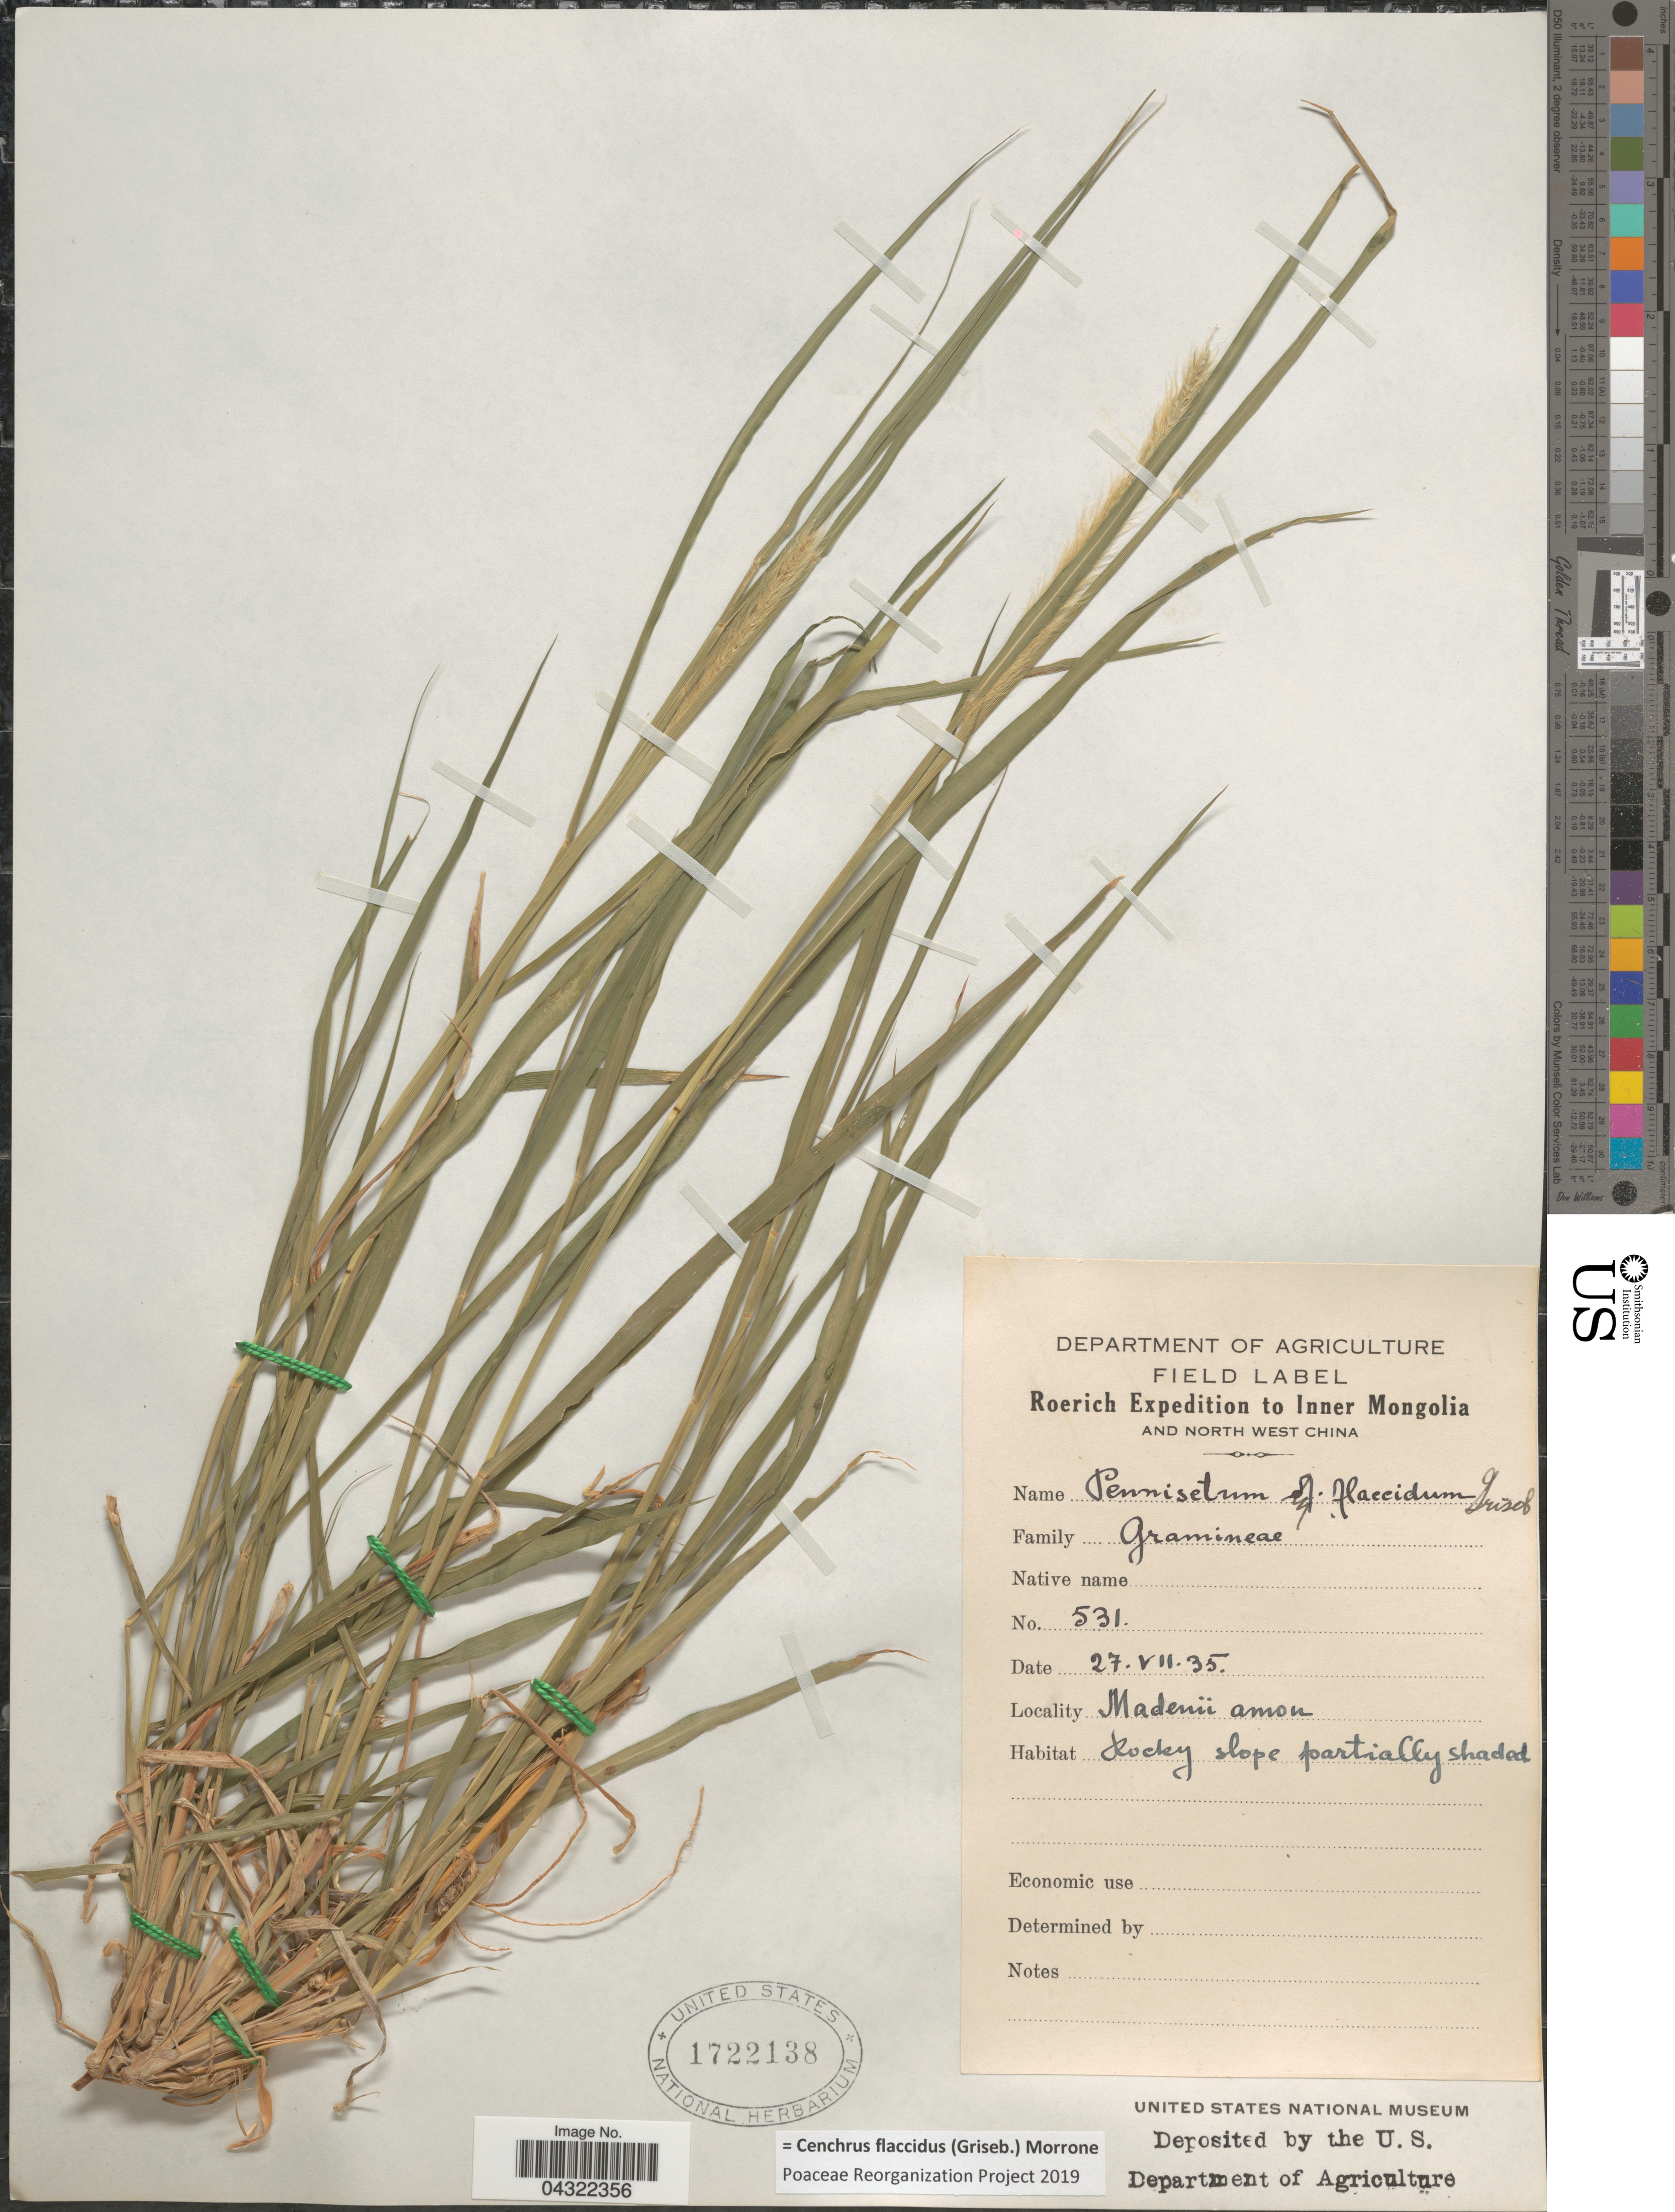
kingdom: Plantae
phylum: Tracheophyta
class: Liliopsida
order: Poales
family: Poaceae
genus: Cenchrus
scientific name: Cenchrus flaccidus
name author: (Griseb.) Morrone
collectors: Roerich Expedition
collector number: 531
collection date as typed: Transcribed d/m/y: 27/7/35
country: China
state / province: Nei Monggol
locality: Inner Mongolia and North West China. Madenii amon.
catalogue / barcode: US 1722138